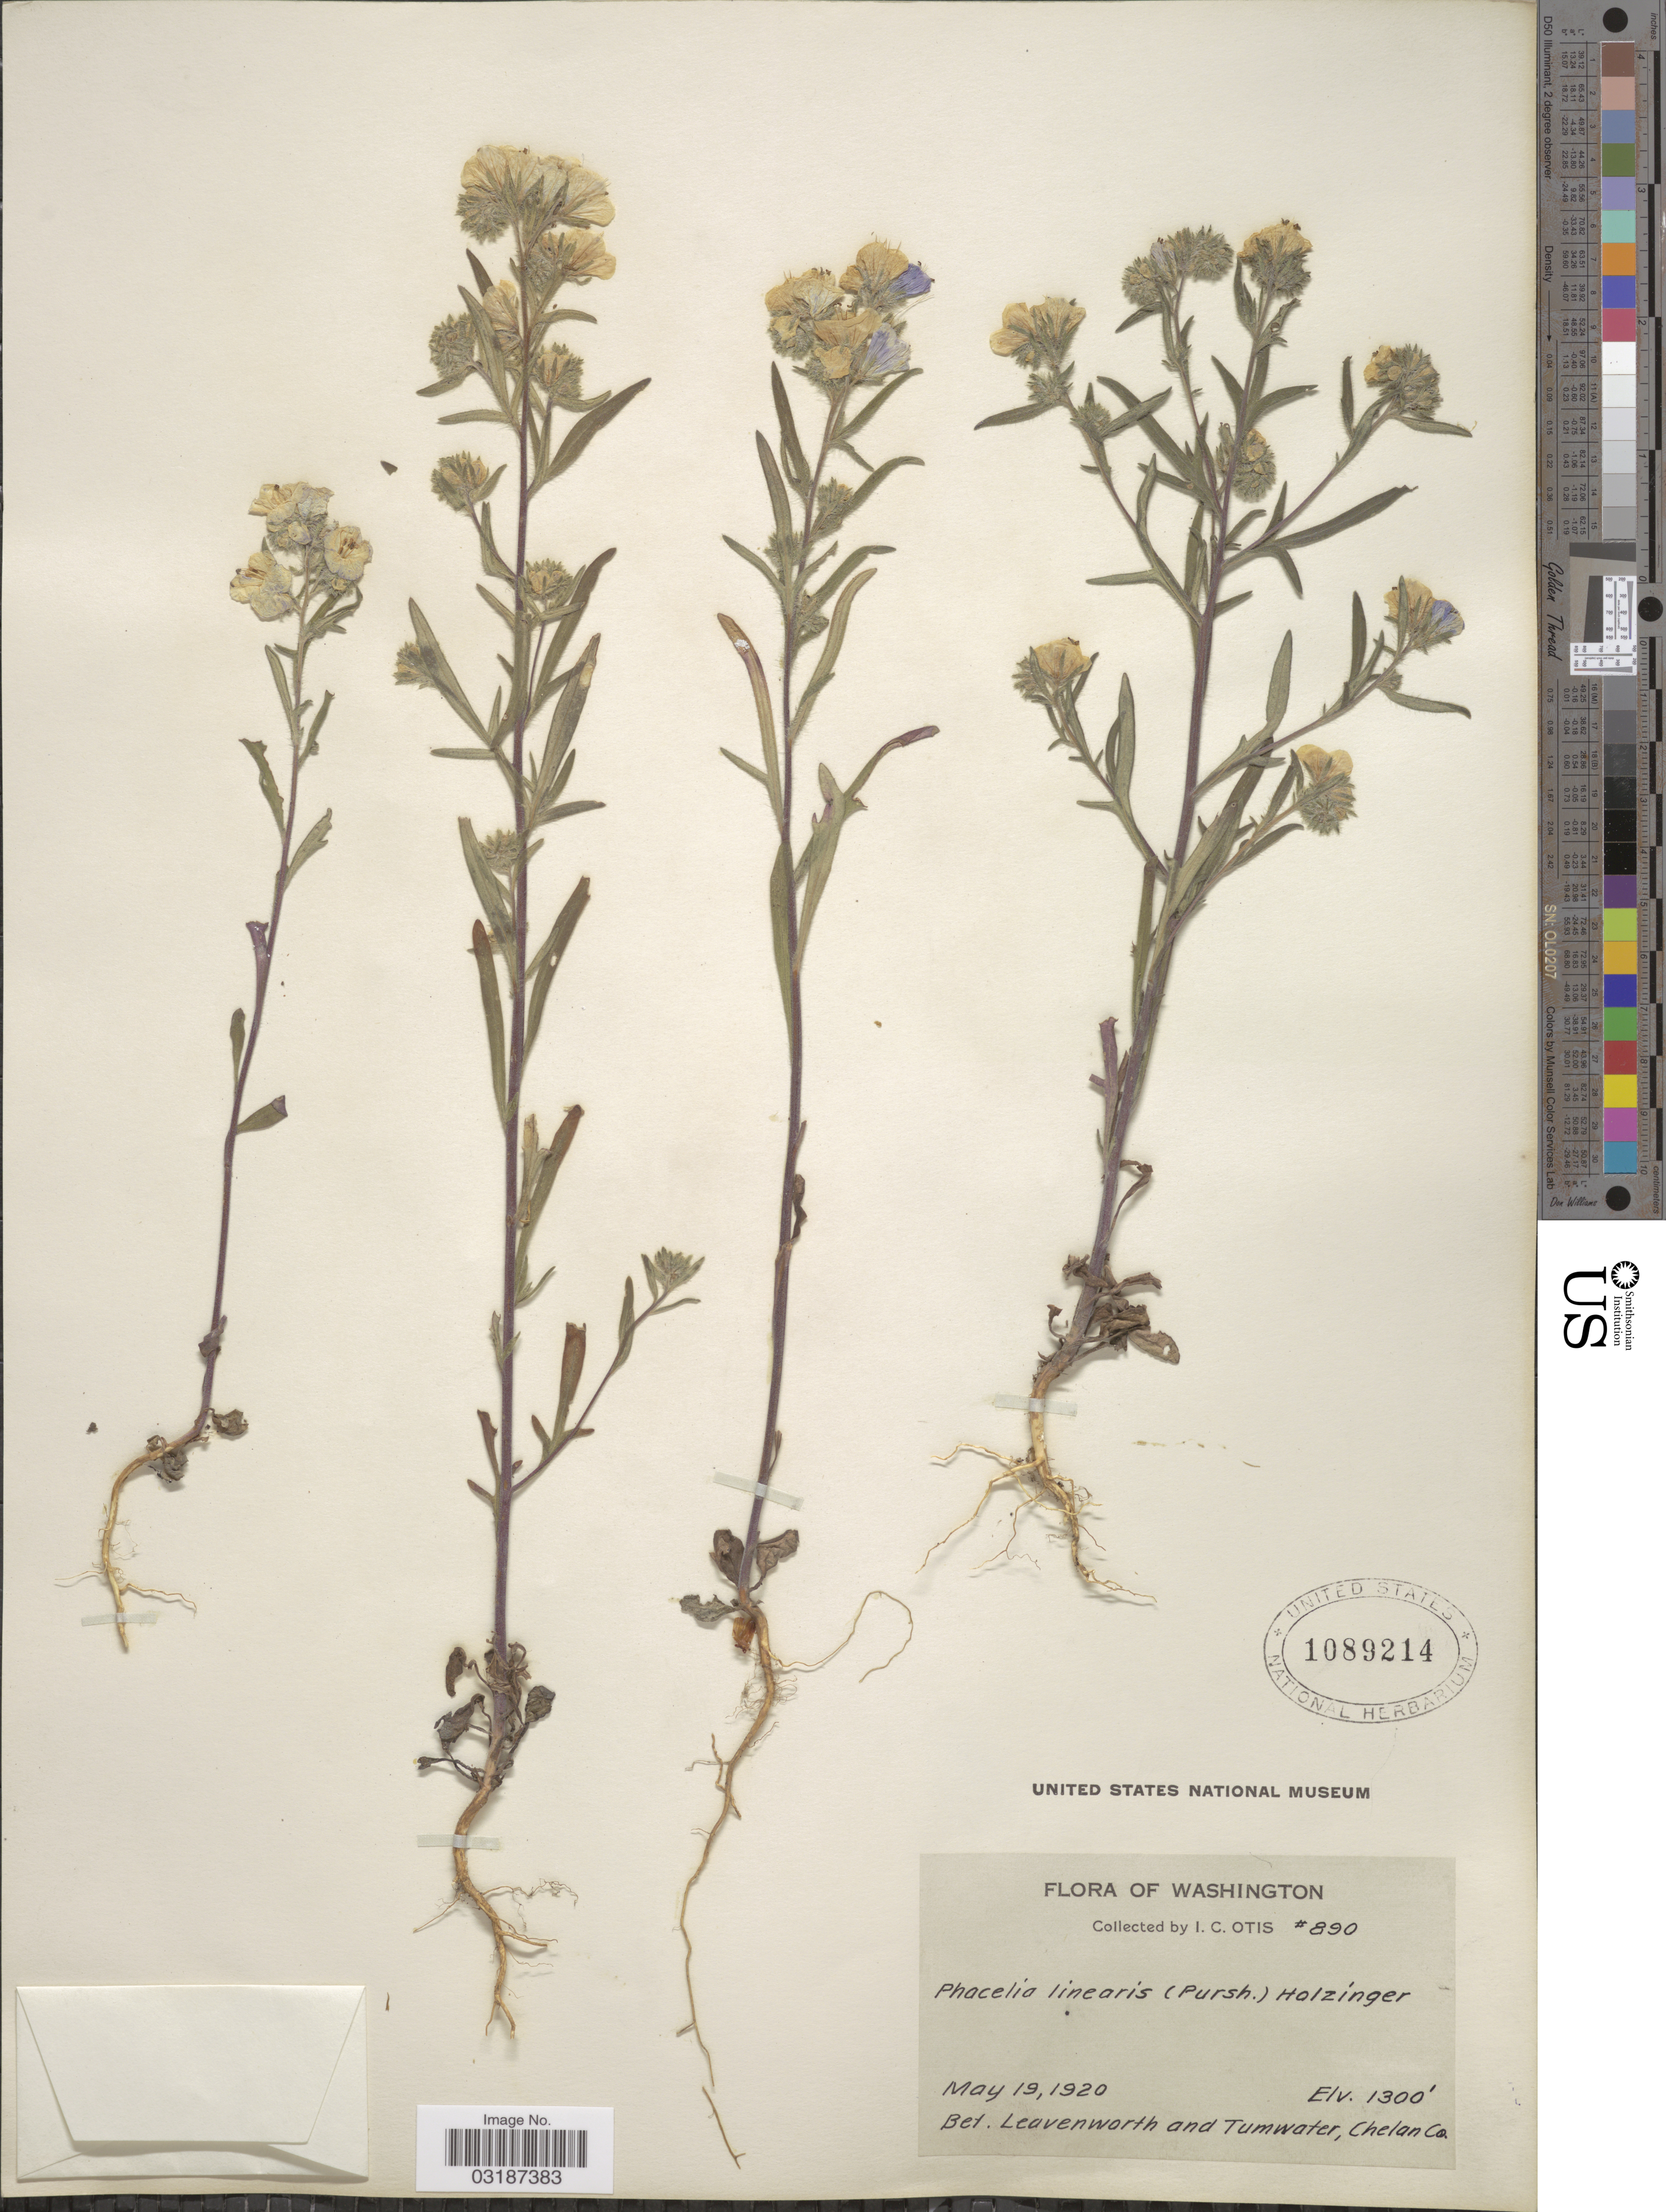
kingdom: Plantae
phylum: Tracheophyta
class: Magnoliopsida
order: Boraginales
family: Hydrophyllaceae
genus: Phacelia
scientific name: Phacelia linearis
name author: (Pursh) Holz.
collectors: I. C. Otis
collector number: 890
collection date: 1920-05-19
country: United States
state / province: Washington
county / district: Chelan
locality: Bet. Leavenworth and Tumwater, Chelan Co.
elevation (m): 396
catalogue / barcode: US 1089214